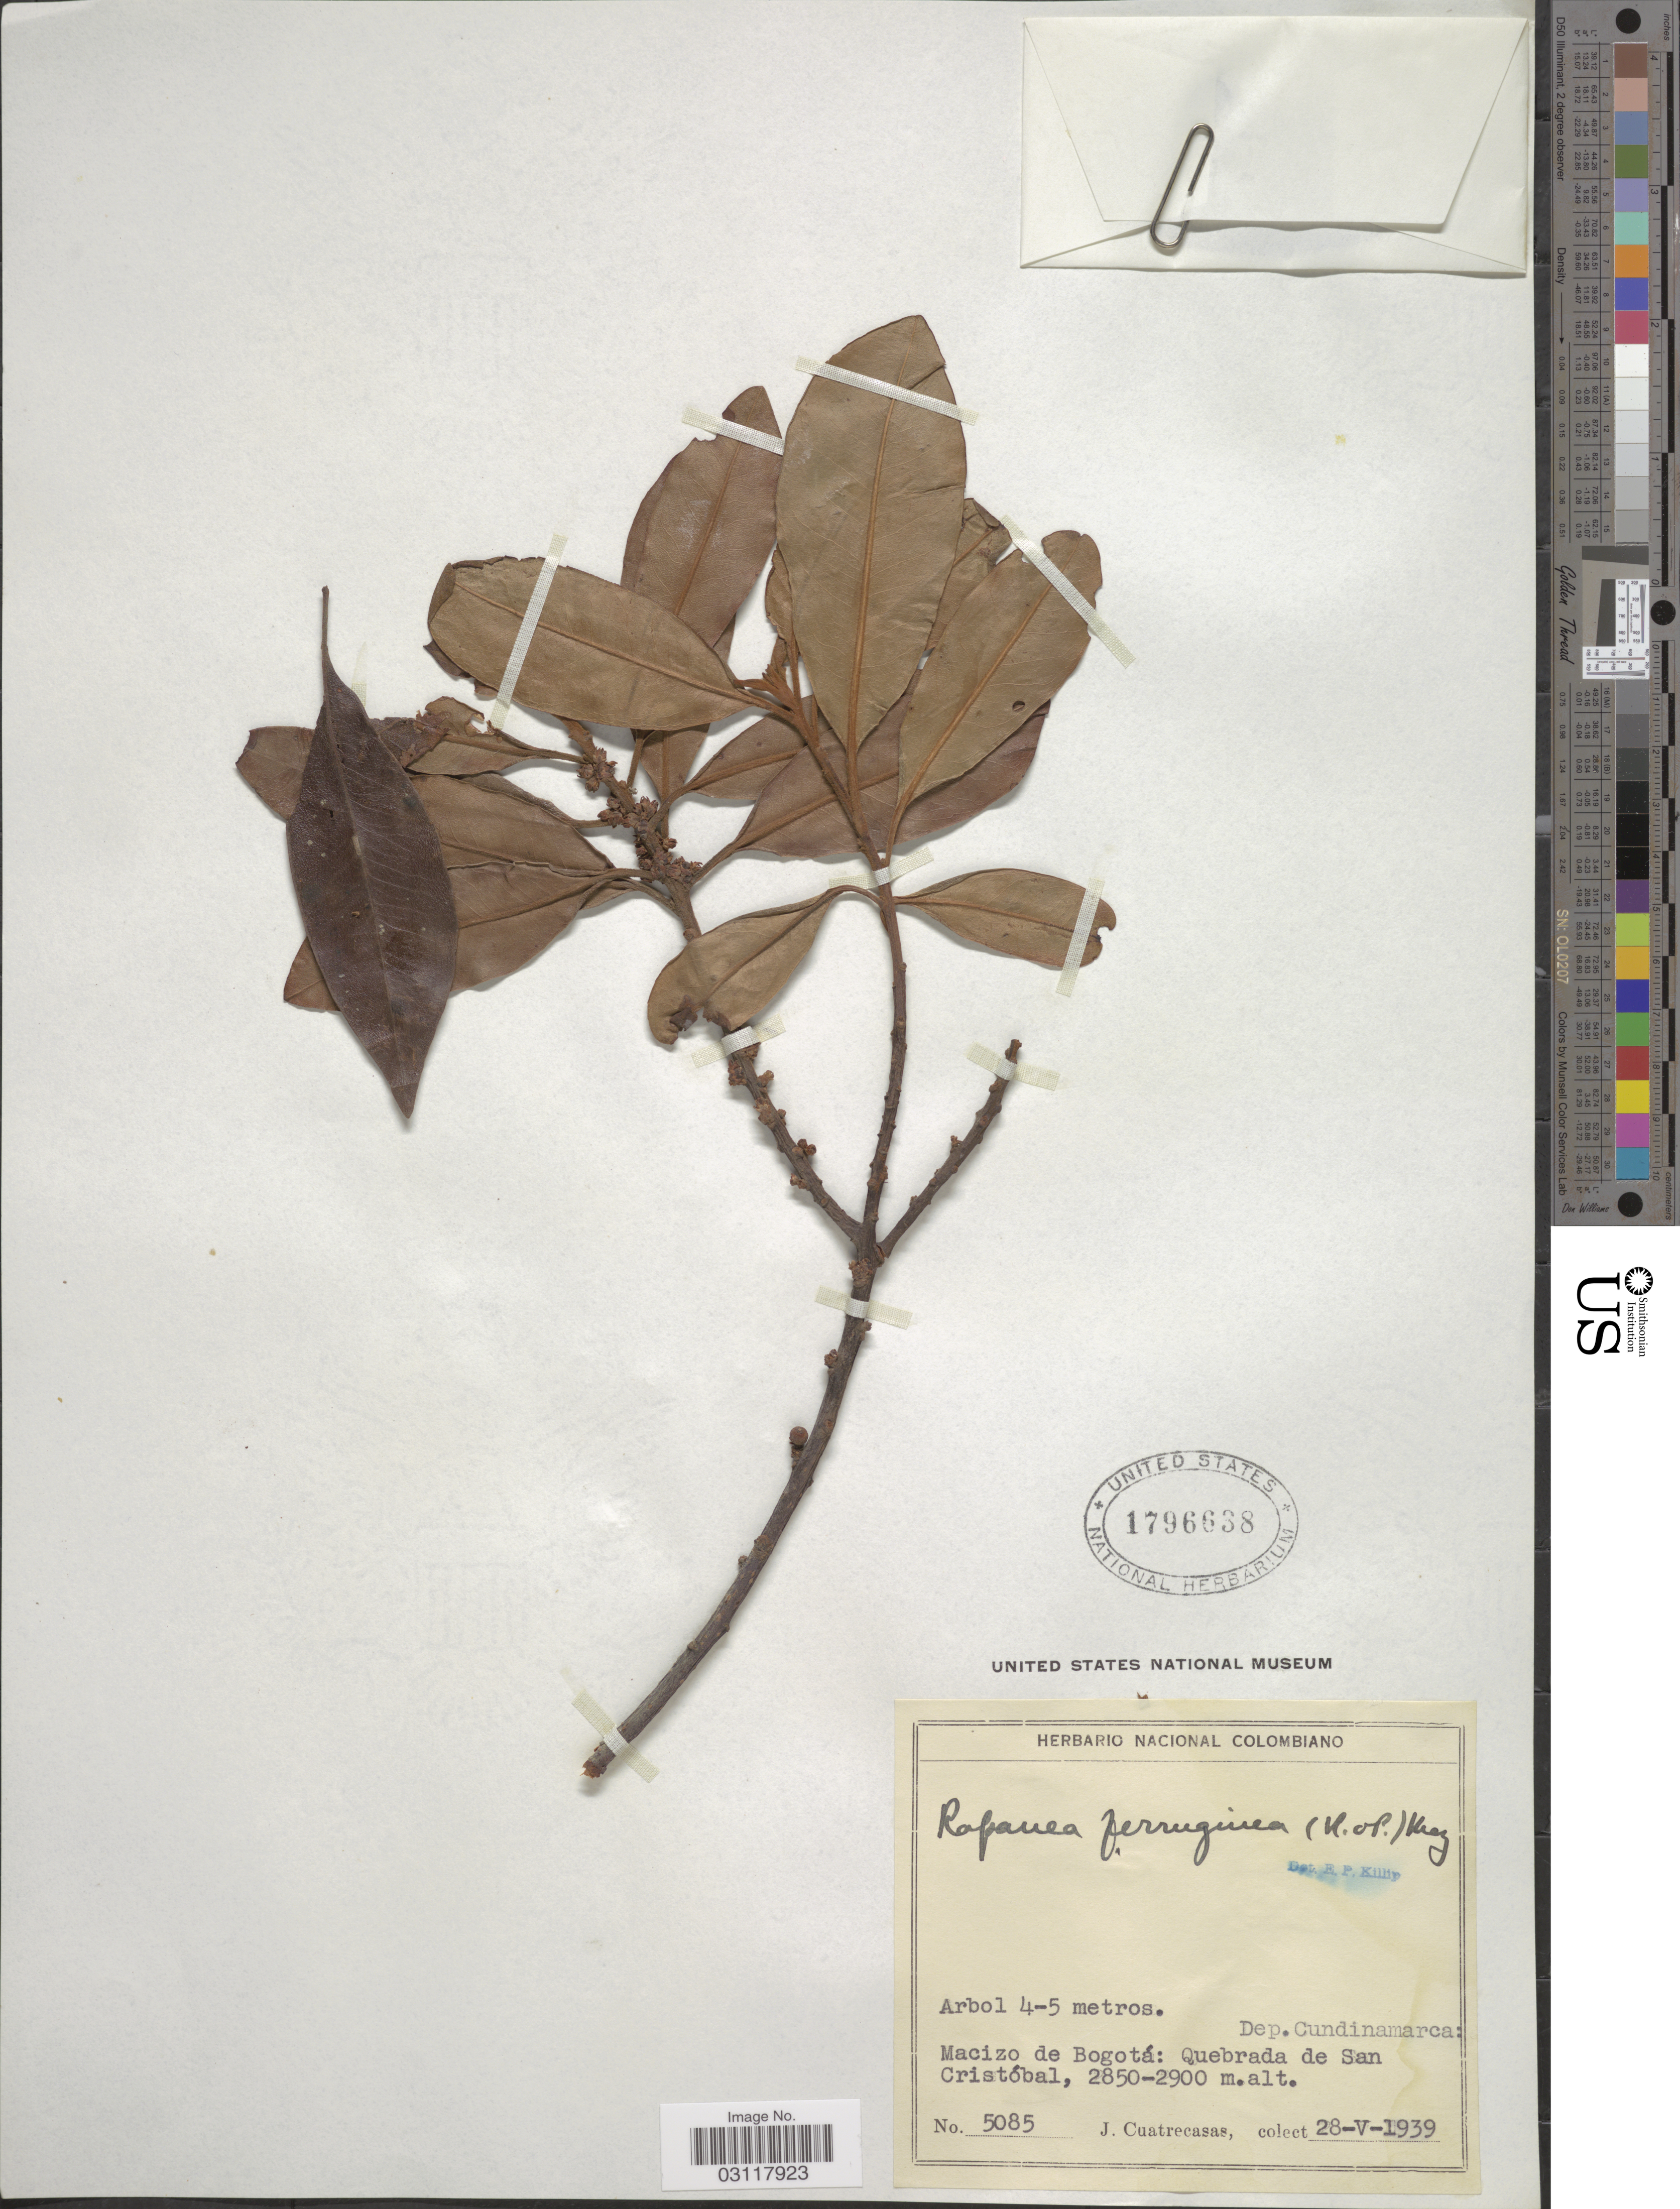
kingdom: Plantae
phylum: Tracheophyta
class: Magnoliopsida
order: Ericales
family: Primulaceae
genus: Rapanea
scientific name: Rapanea ferruginea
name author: (Ruiz & Pav.) Mez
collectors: J. Cuatrecasas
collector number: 5085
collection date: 1939-05-28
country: Colombia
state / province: Cundinamarca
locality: Dep. Cundinamarca: Macizo de Bogotá: Quebrada de San Cristóbal.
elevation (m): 2850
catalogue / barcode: US 1796638